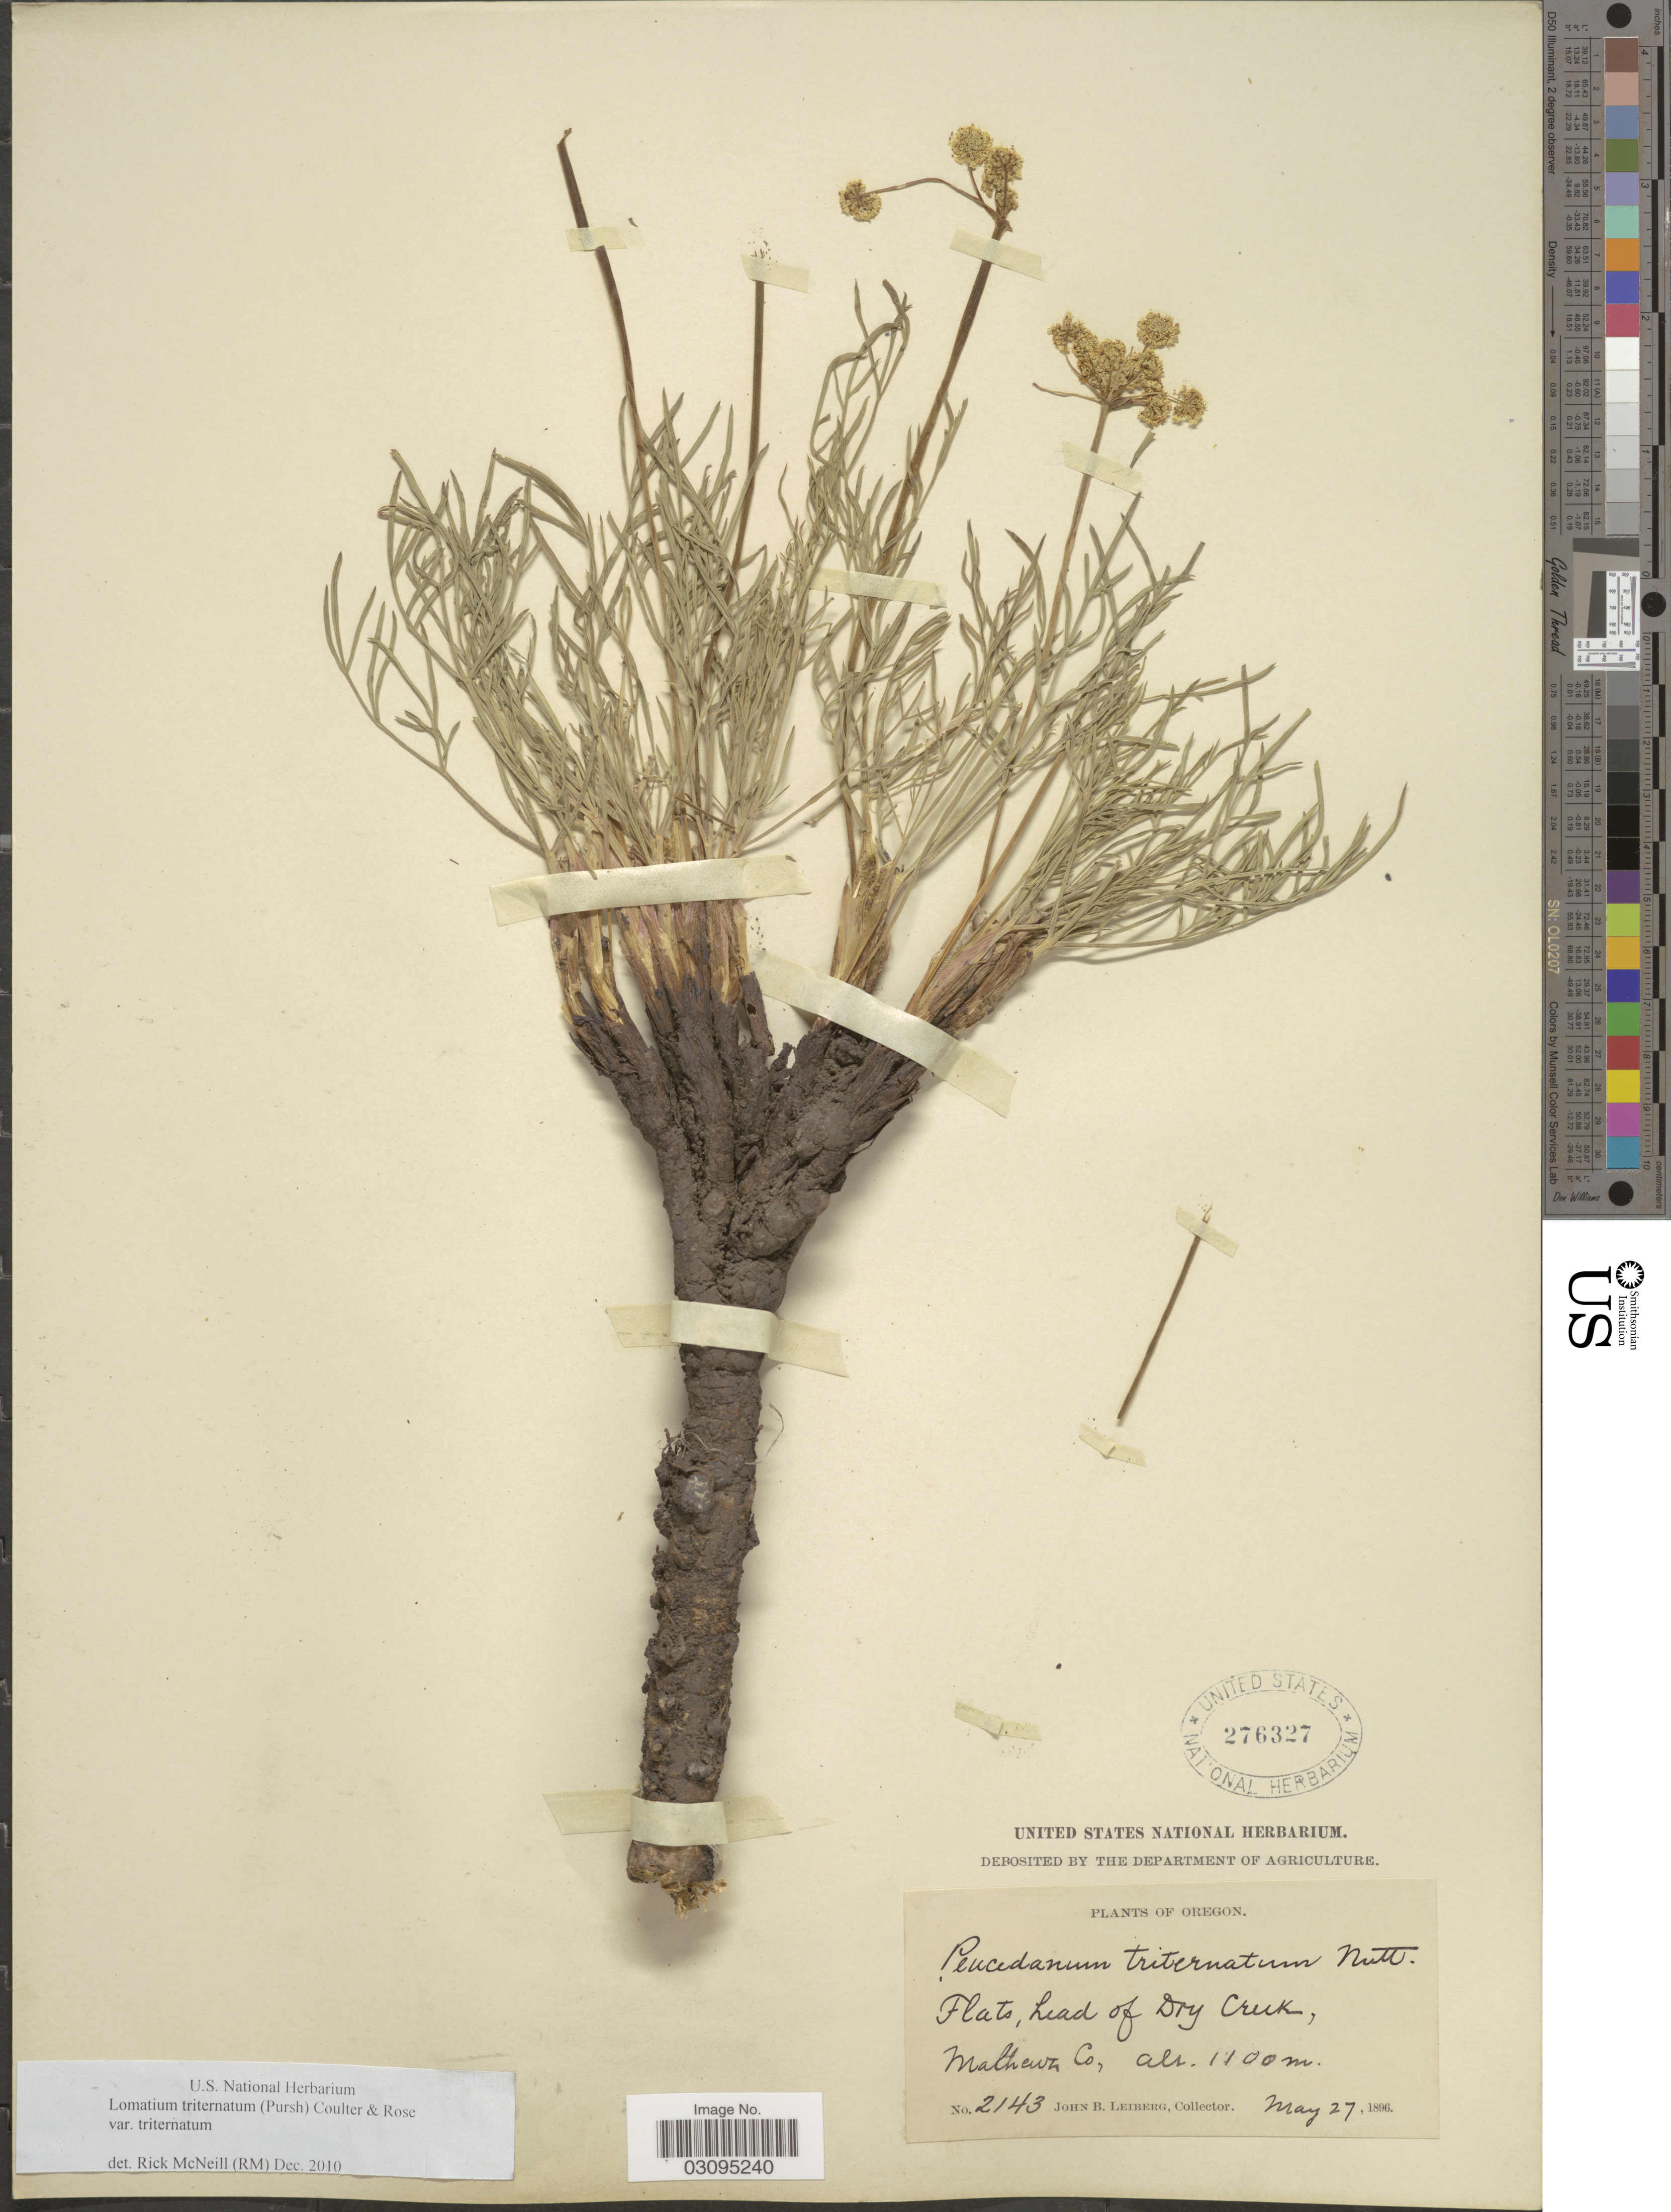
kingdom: Plantae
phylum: Tracheophyta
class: Magnoliopsida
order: Apiales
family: Apiaceae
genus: Lomatium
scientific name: Lomatium triternatum var. triternatum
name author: (Pursh) J.M. Coult. & Rose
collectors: J. B. Leiberg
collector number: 2143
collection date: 1896-05-27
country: United States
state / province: Oregon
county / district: Malheur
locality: Flats, head of Dry Creek, Malheur Co.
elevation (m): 1100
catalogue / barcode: US 276327